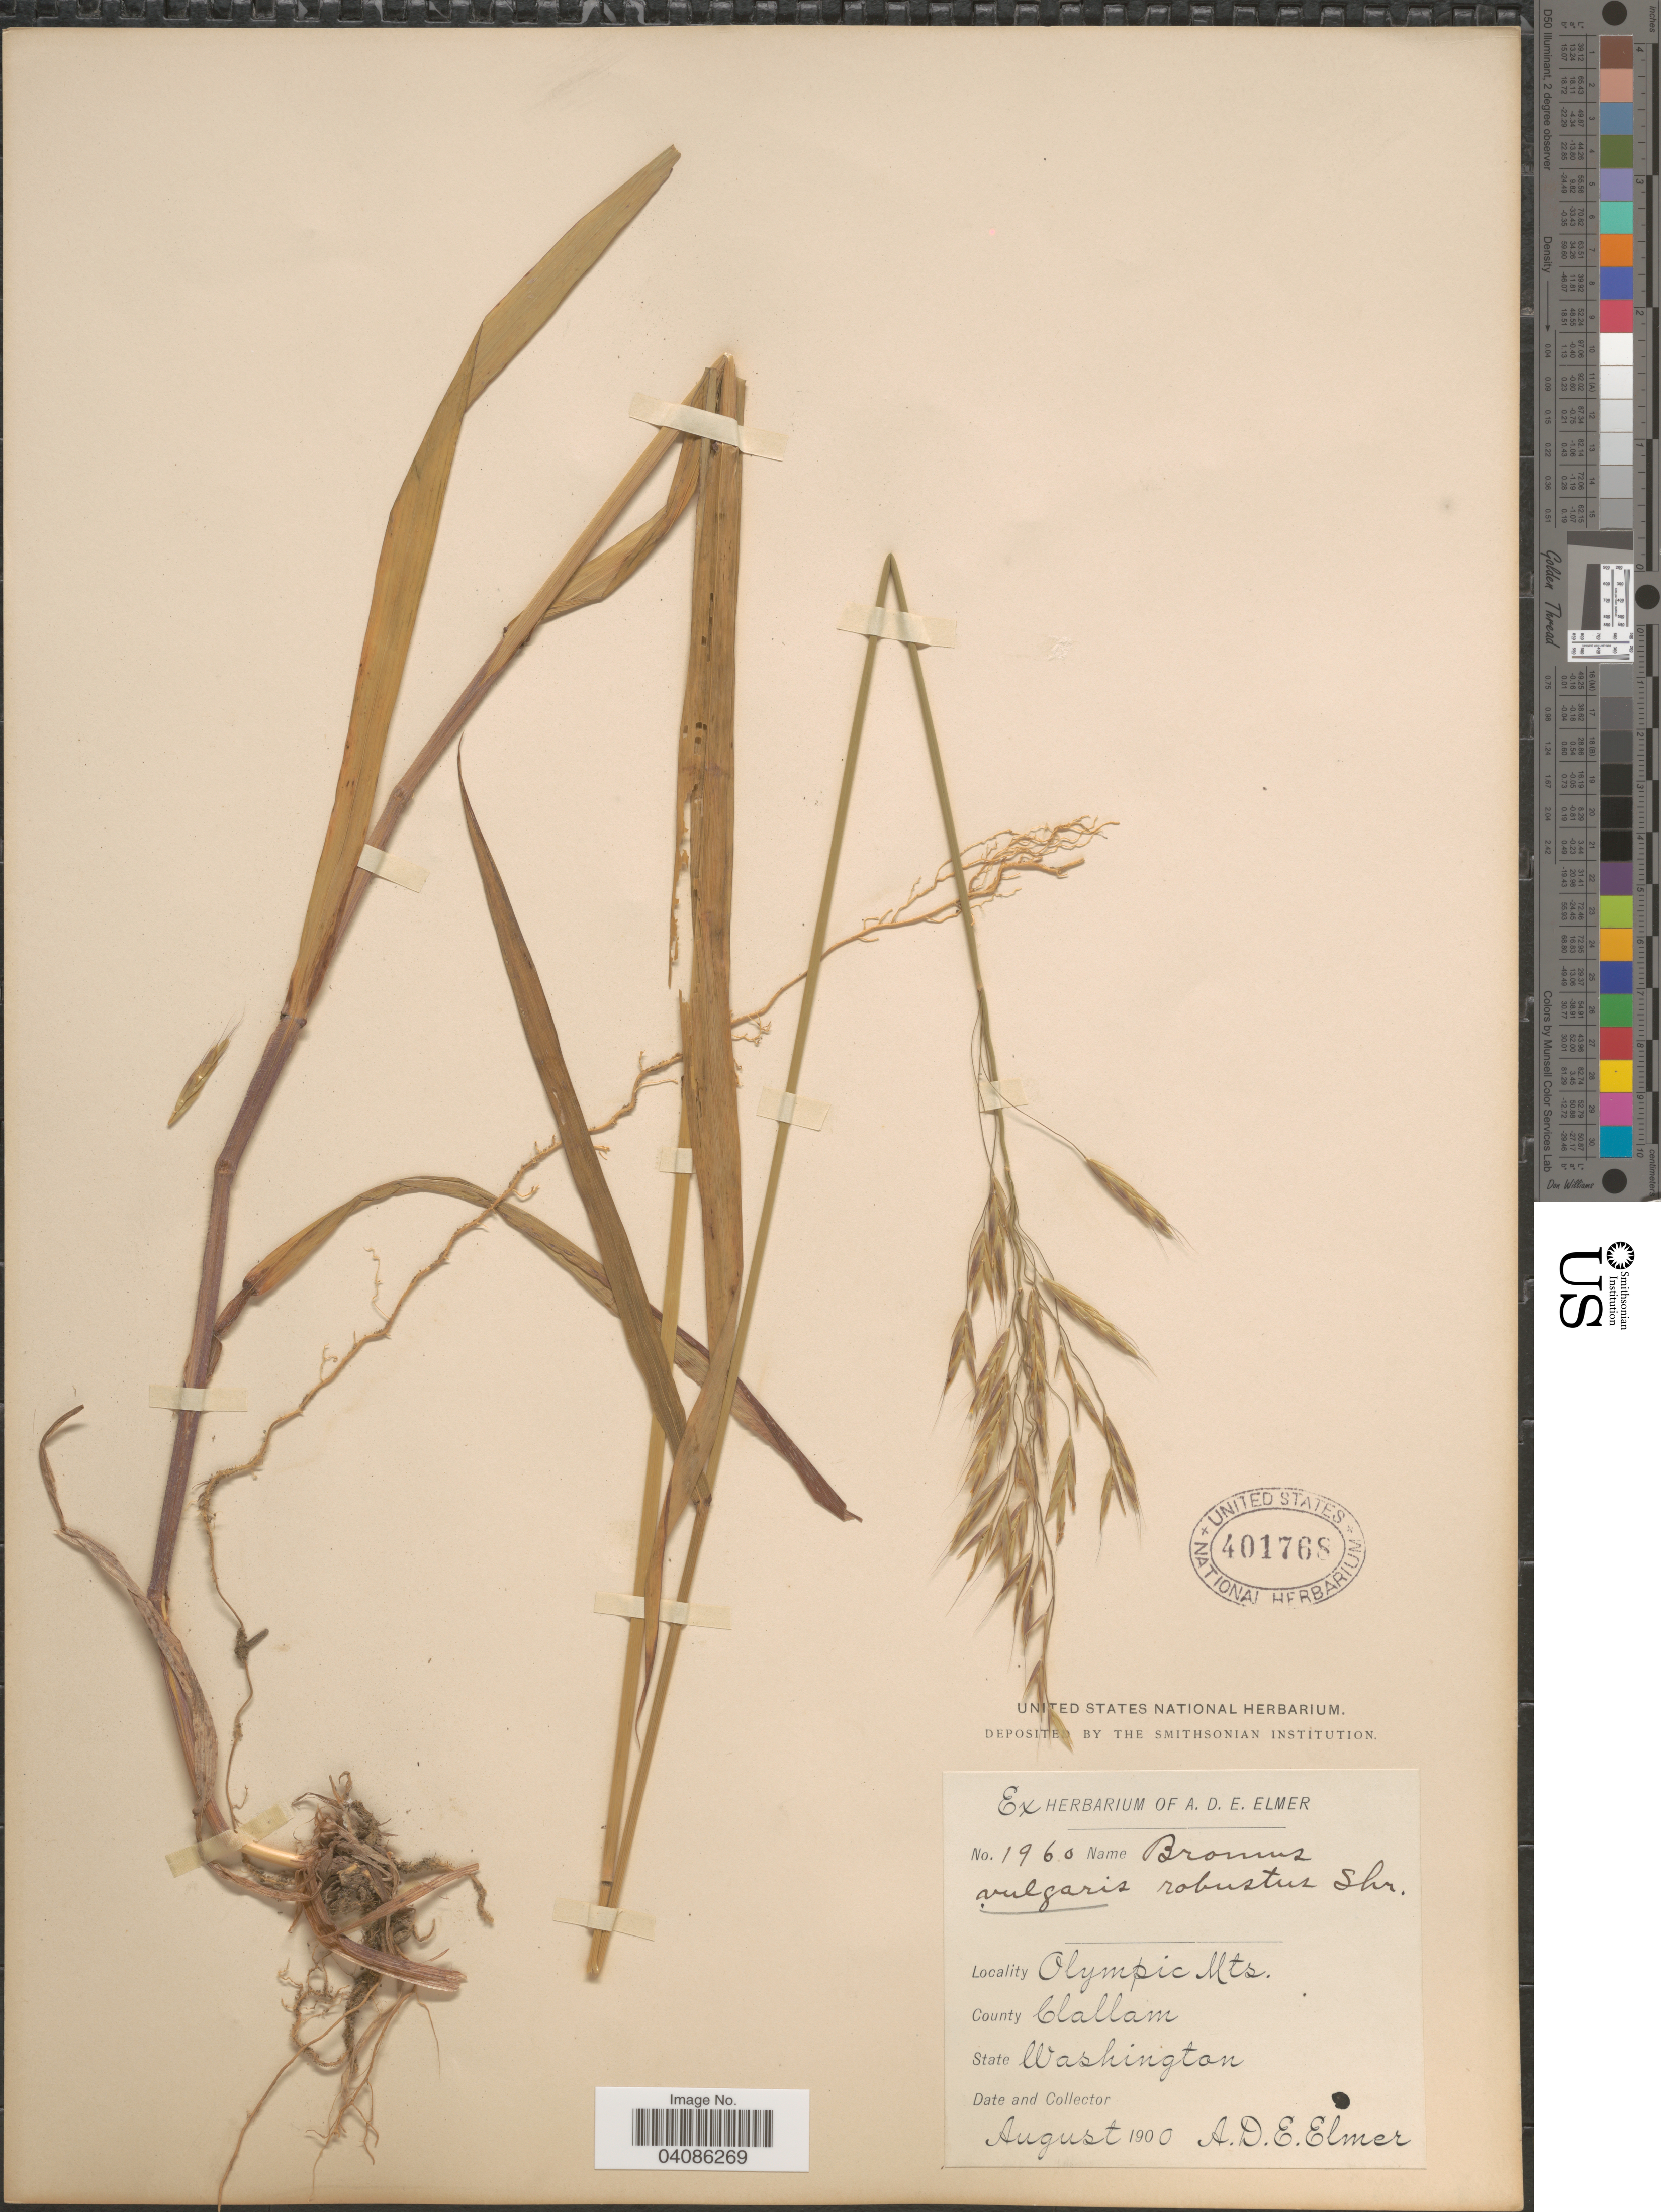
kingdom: Plantae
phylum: Tracheophyta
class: Liliopsida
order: Poales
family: Poaceae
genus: Bromus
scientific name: Bromus texensis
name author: (Shear) Hitchc.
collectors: A. D. E. Elmer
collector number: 1960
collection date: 1900-08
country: United States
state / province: Washington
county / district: Clallam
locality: Olympic Mts. County Clallam.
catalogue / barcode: US 401768